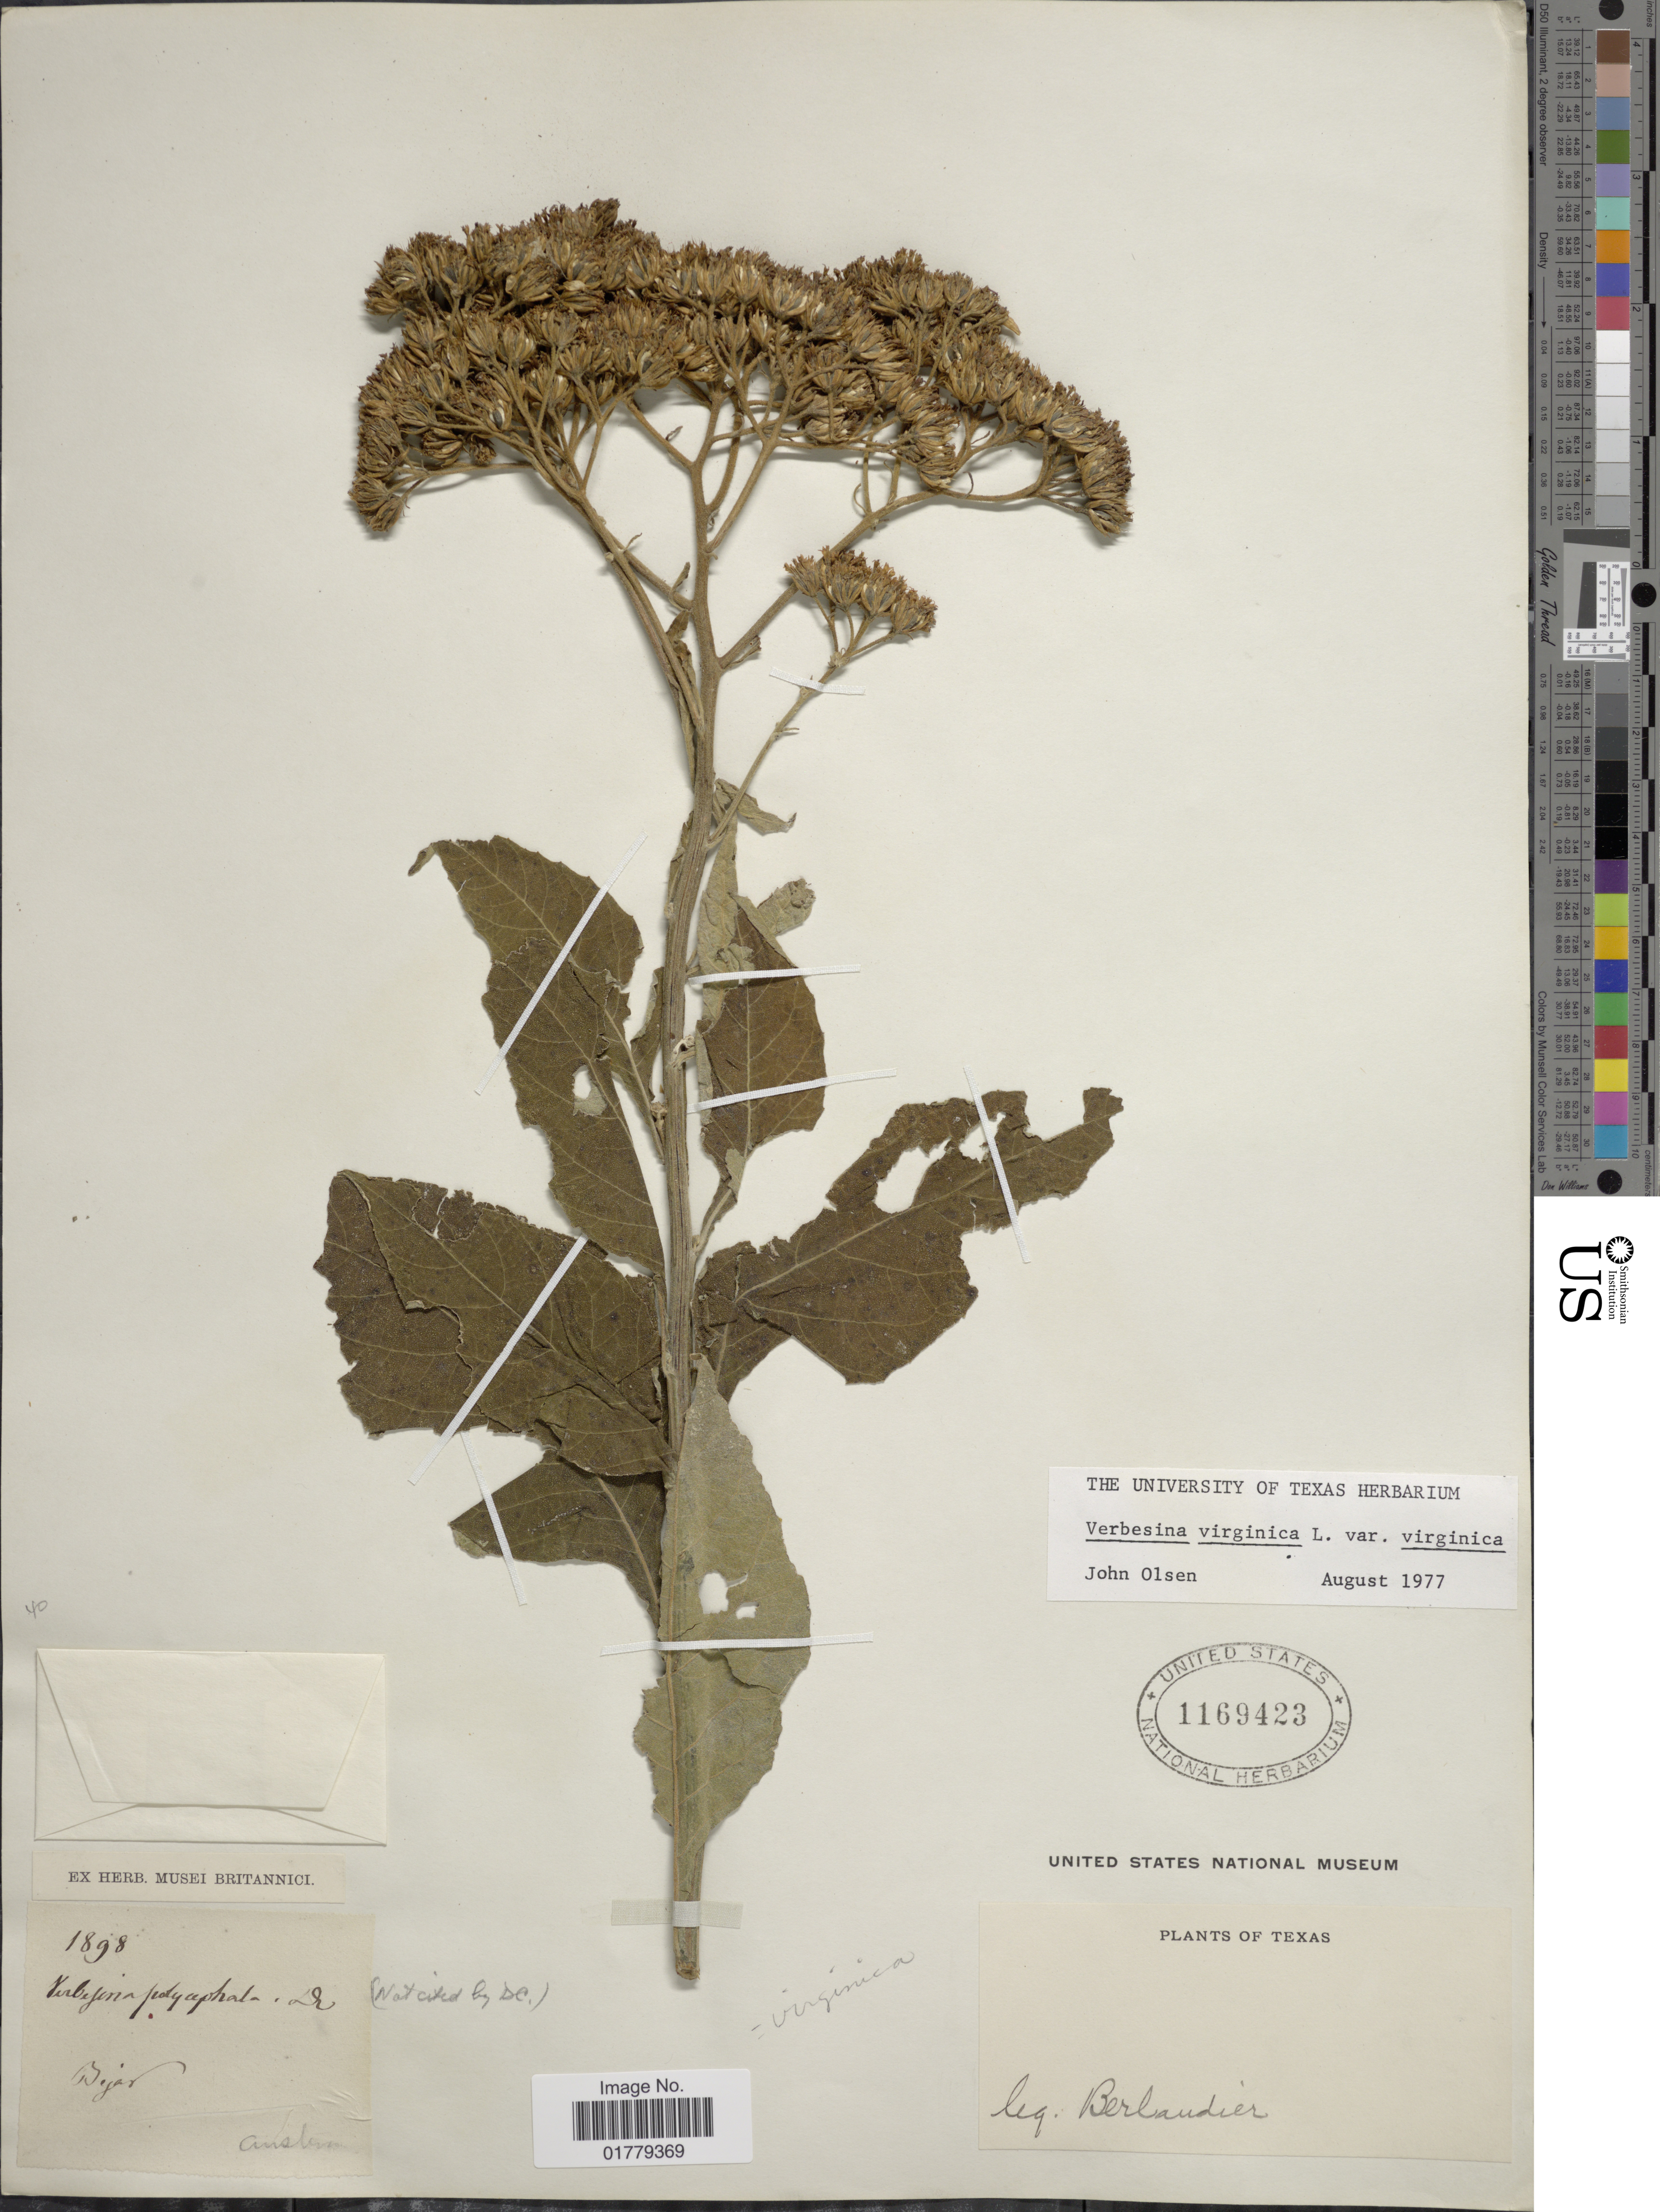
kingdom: Plantae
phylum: Tracheophyta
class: Magnoliopsida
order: Asterales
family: Asteraceae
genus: Verbesina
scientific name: Verbesina virginica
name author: L.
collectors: J. L. Berlandier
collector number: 1898?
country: United States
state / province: Texas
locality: Bejar, Austin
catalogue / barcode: US 1169423